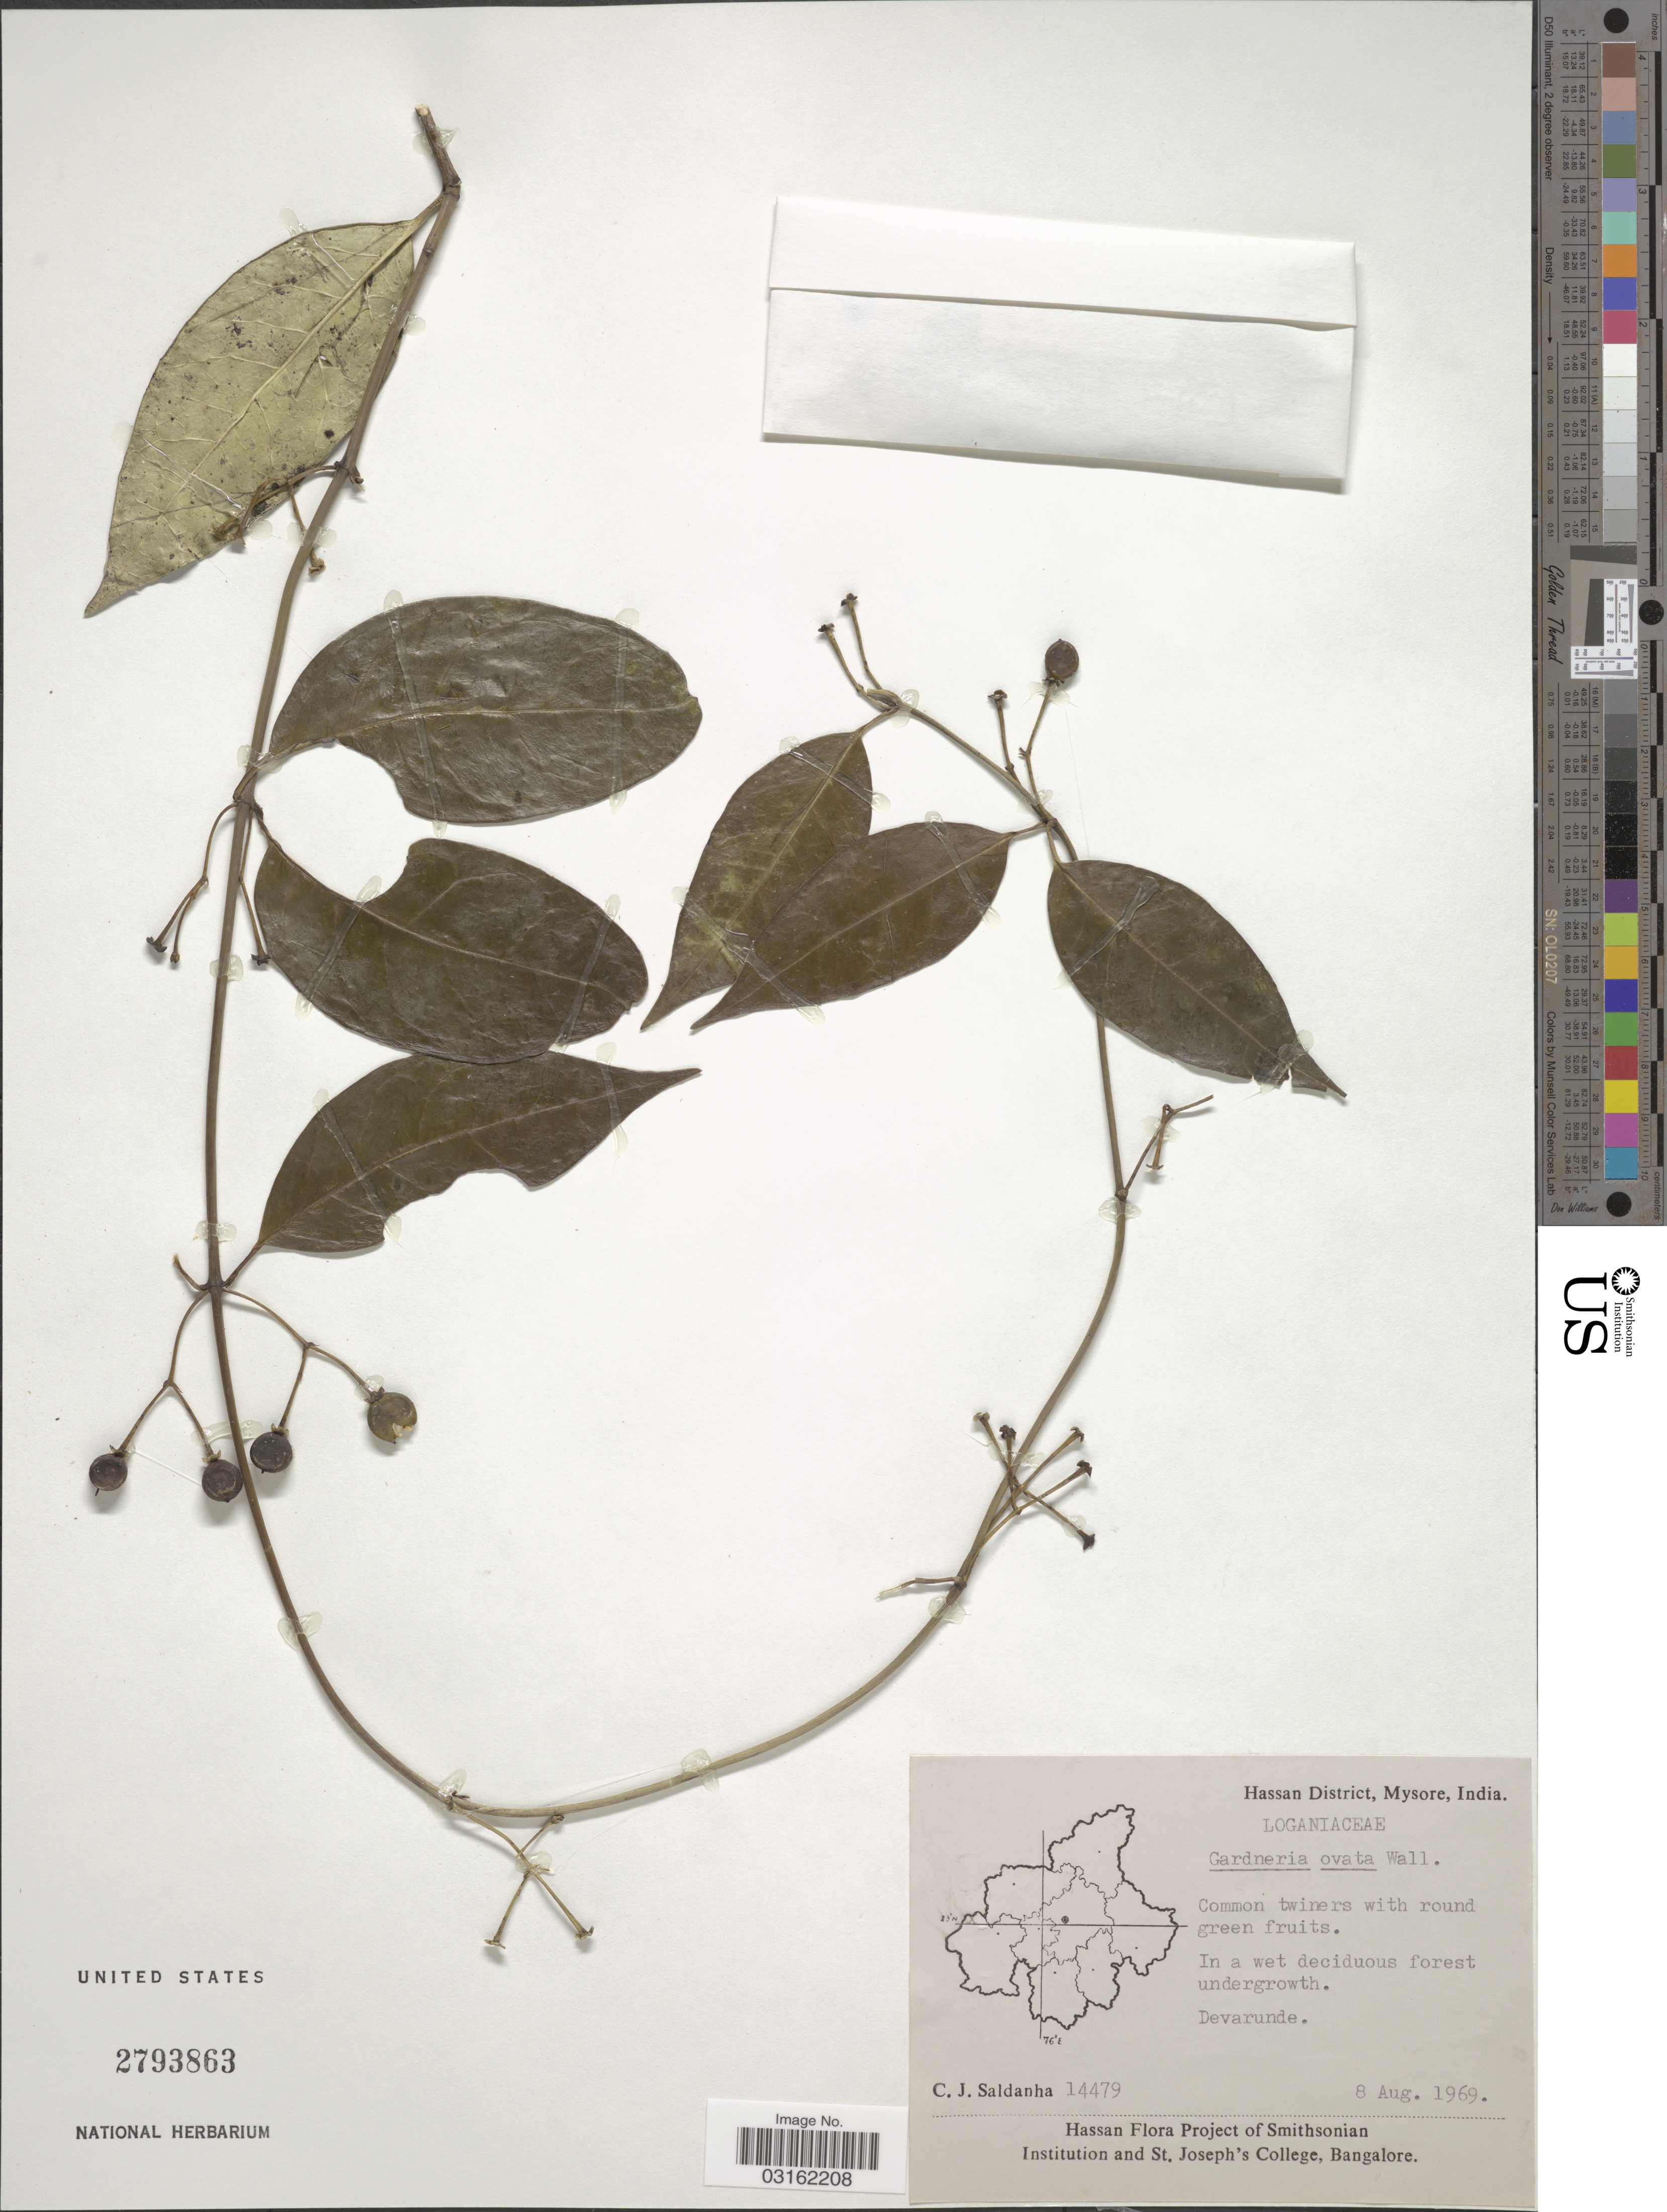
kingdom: Plantae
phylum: Tracheophyta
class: Magnoliopsida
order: Gentianales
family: Loganiaceae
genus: Gardneria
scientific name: Gardneria ovata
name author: Wall.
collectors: C. J. Saldanha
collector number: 14479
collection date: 1969-08-08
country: India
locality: Hassan District, Mysore, Devarunde.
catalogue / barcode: US 2793863